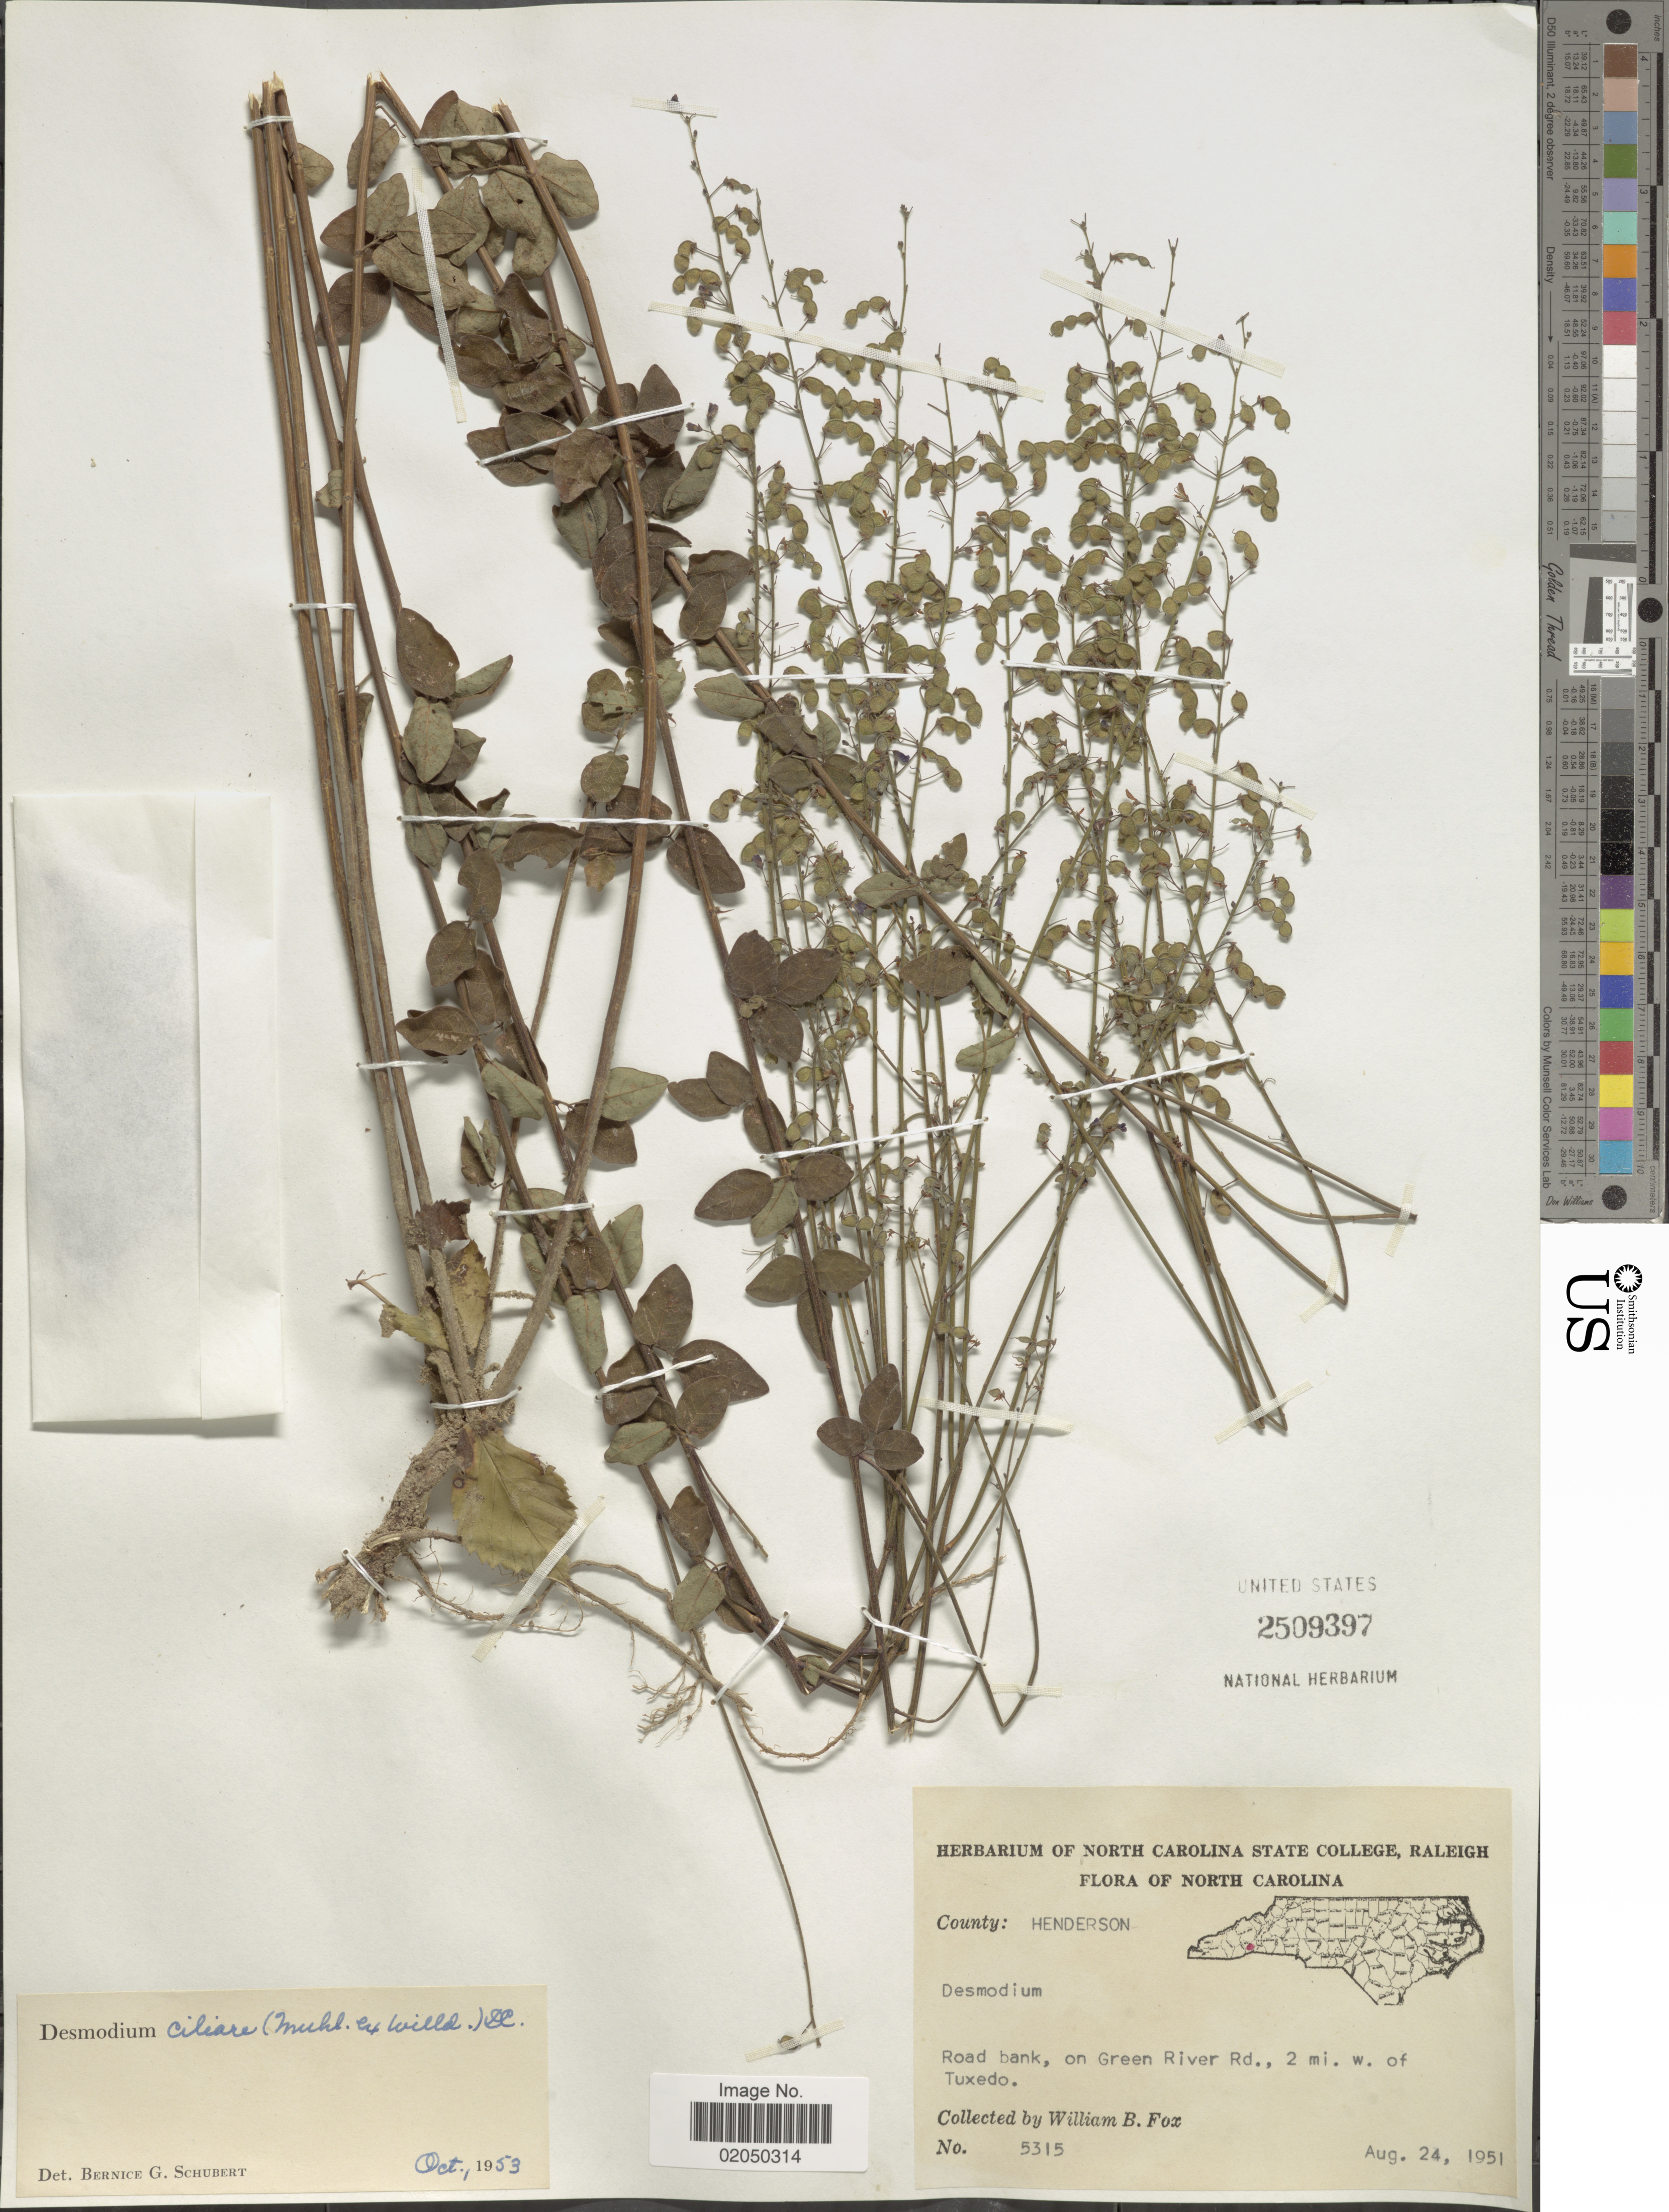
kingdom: Plantae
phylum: Tracheophyta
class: Magnoliopsida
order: Fabales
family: Fabaceae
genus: Desmodium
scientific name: Desmodium ciliare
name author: (Muhl. ex Willd.) DC.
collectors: W. B. Fox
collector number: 5315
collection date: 1951-08-24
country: United States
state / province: North Carolina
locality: County: Henderson, Road bank, on Green River Rd., 2 mi. w. of Tuxedo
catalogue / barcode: US 2509397